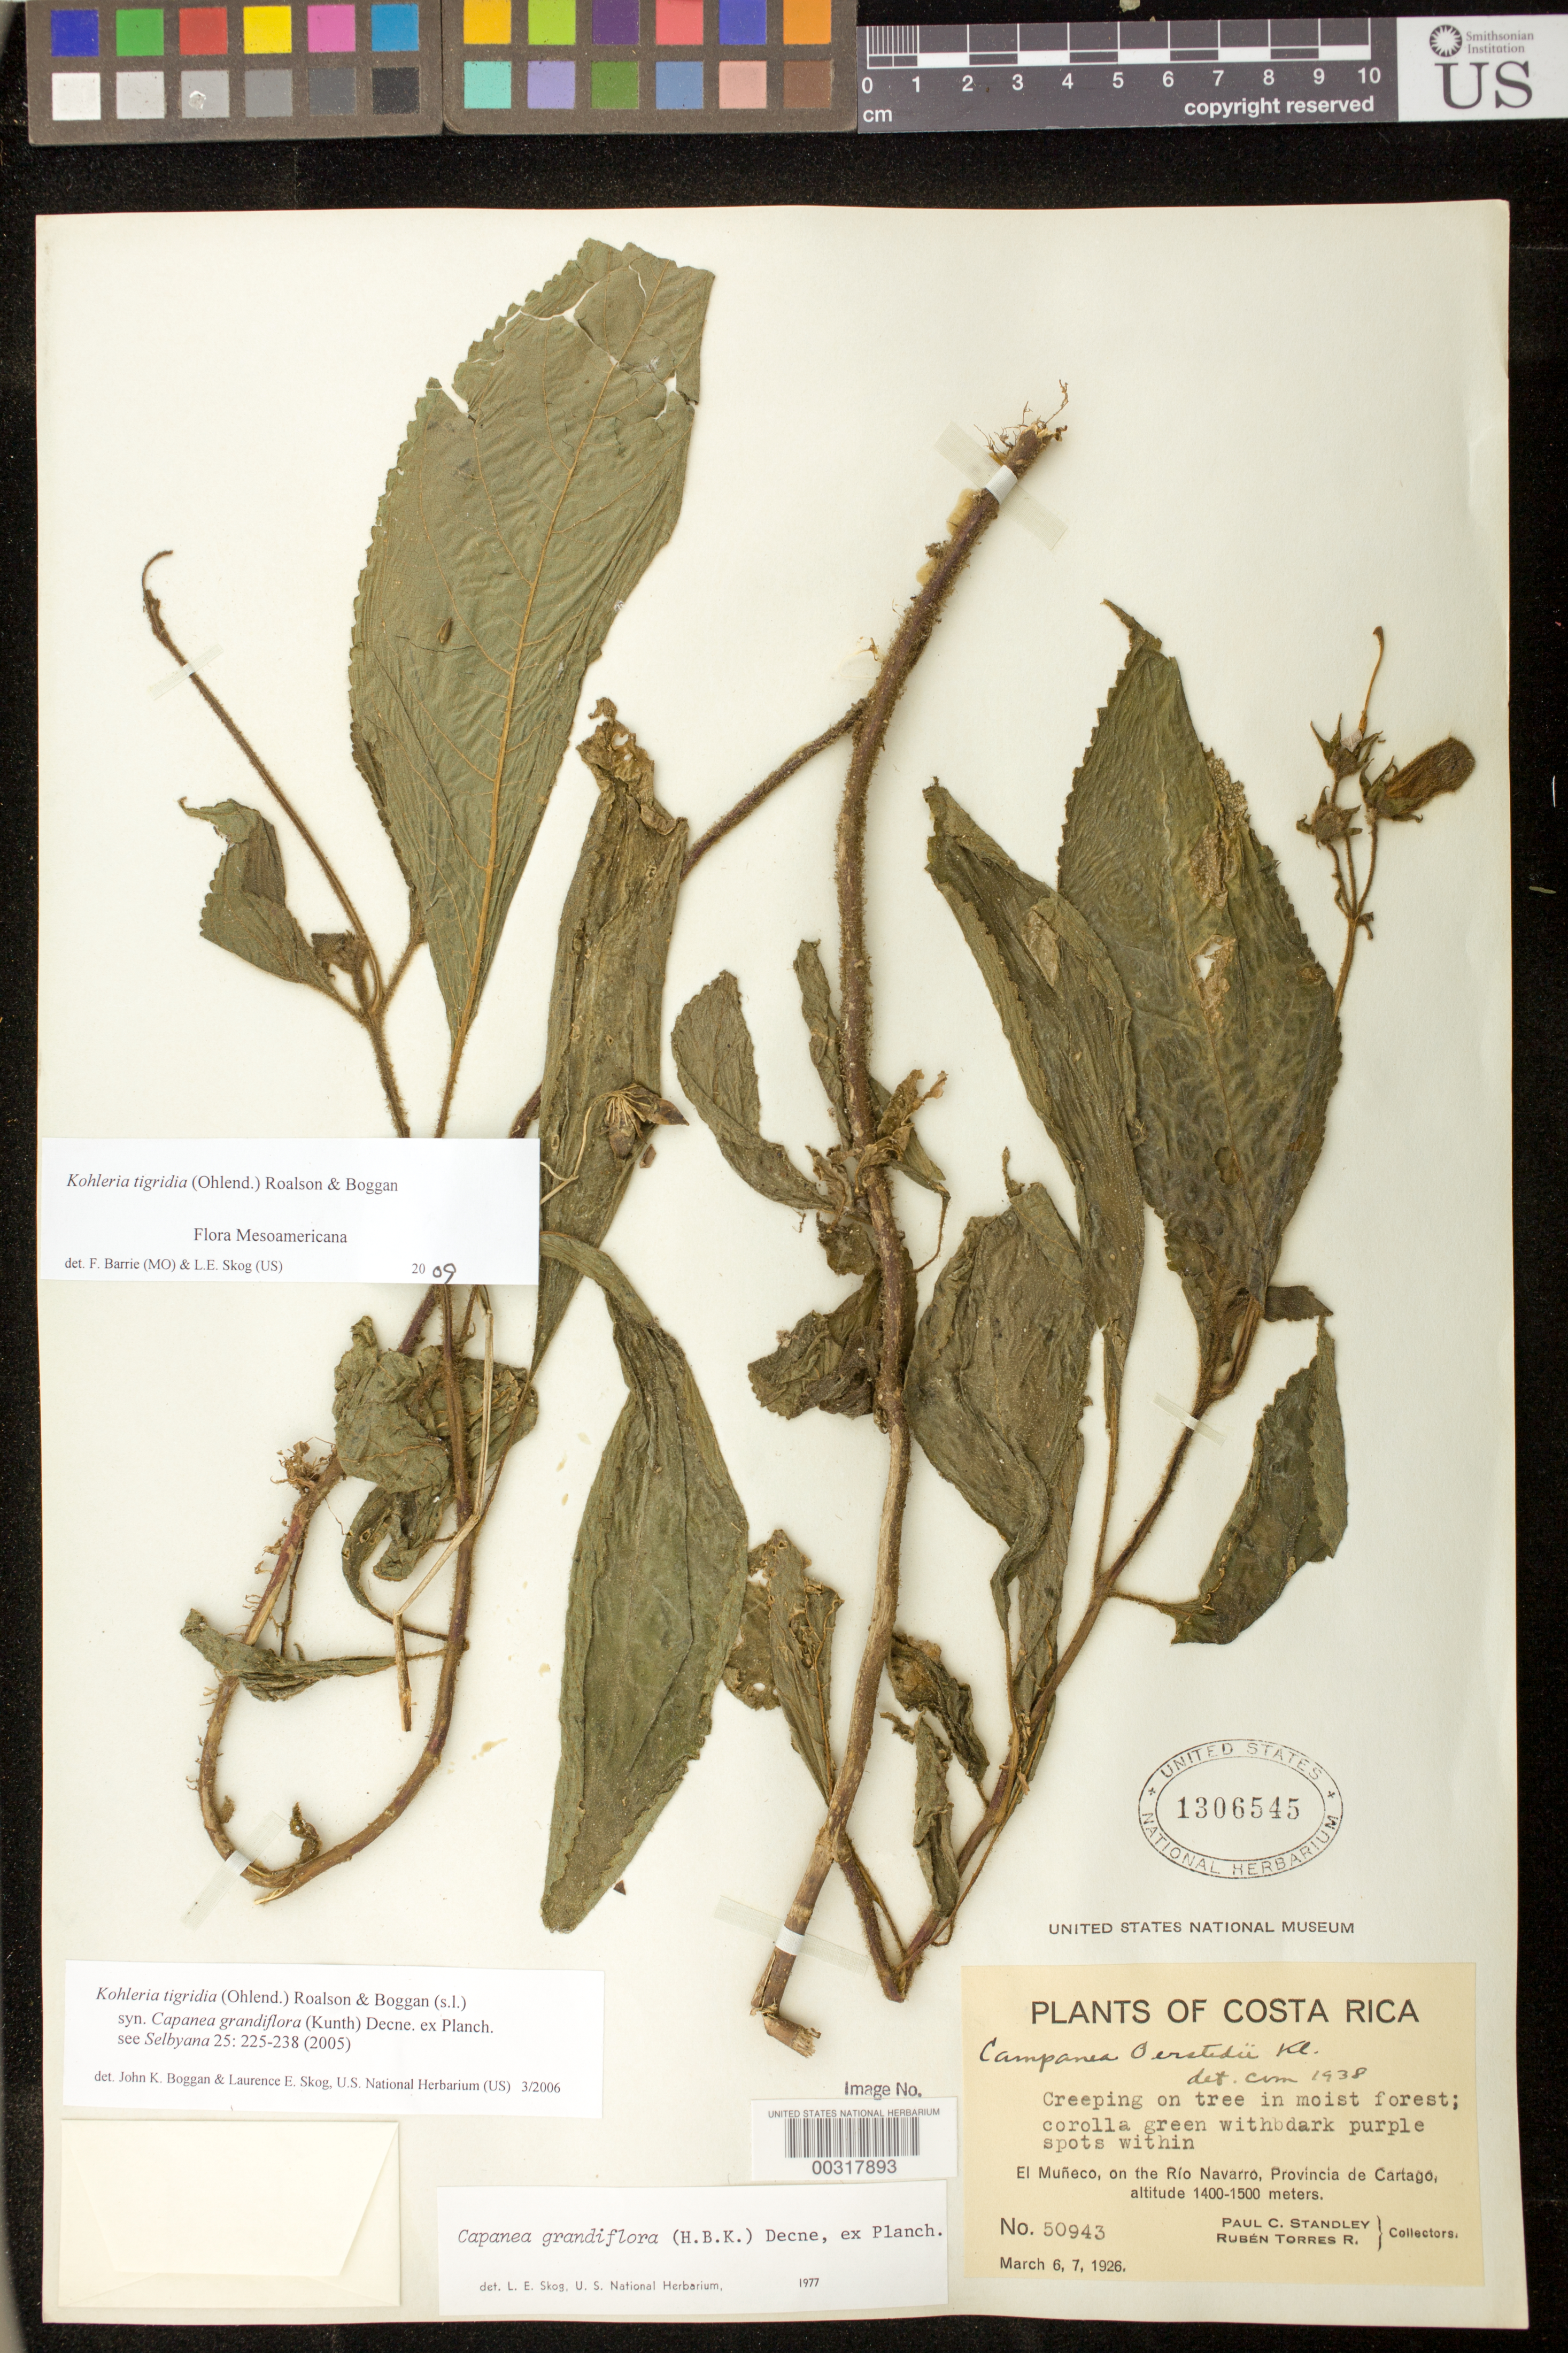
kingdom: Plantae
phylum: Tracheophyta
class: Magnoliopsida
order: Lamiales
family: Gesneriaceae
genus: Kohleria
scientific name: Kohleria tigridia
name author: (Ohlend.) Roalson & Boggan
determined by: Boggan, J. K.; Skog, L. E.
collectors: P. C. Standley & R. Torres R.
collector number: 50943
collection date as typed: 6-7 Mar 1926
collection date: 1926-03-06/1926-03-07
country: Costa Rica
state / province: Cartago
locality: El Muneco, on the Rio Navarro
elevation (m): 1400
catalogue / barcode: US 1306545